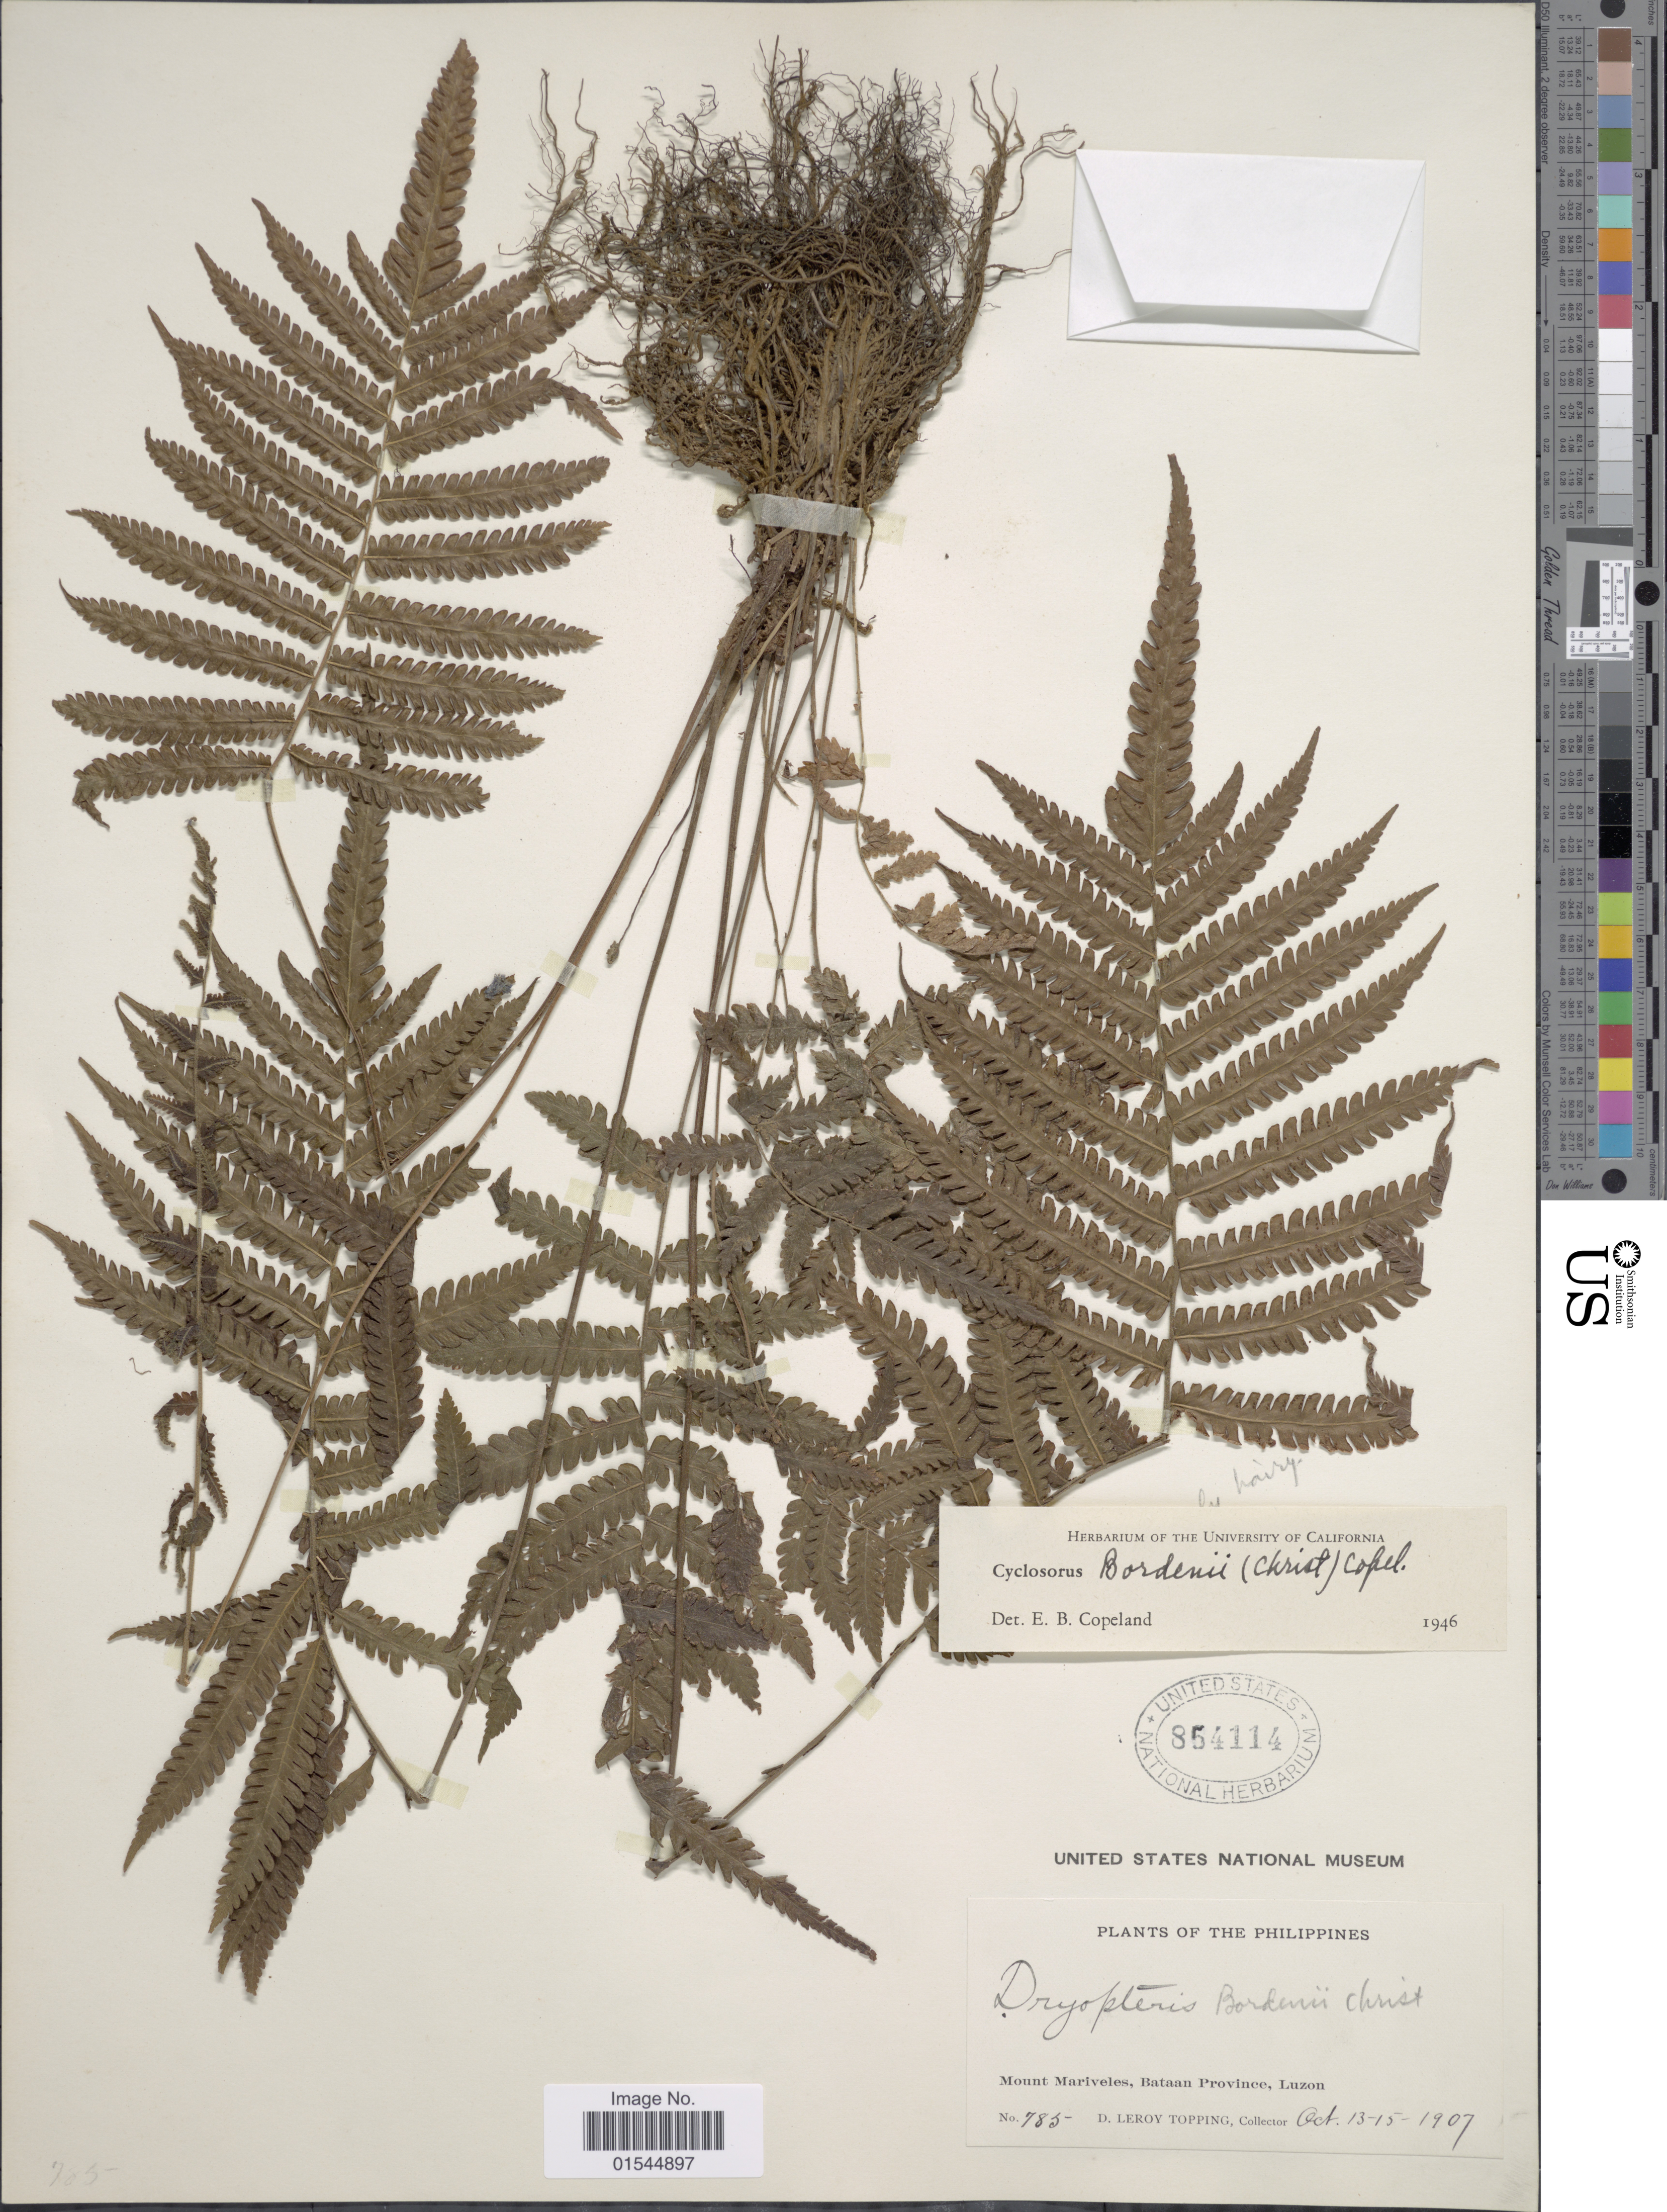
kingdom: Plantae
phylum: Tracheophyta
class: Polypodiopsida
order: Polypodiales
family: Thelypteridaceae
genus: Sphaerostephanos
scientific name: Sphaerostephanos heterocarpus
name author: (Blume) Holttum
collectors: D. L. Topping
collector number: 785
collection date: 1907-10-13/1907-10-15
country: Philippines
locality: Mount Mariveles, Bataan Province, Luzon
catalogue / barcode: US 854114